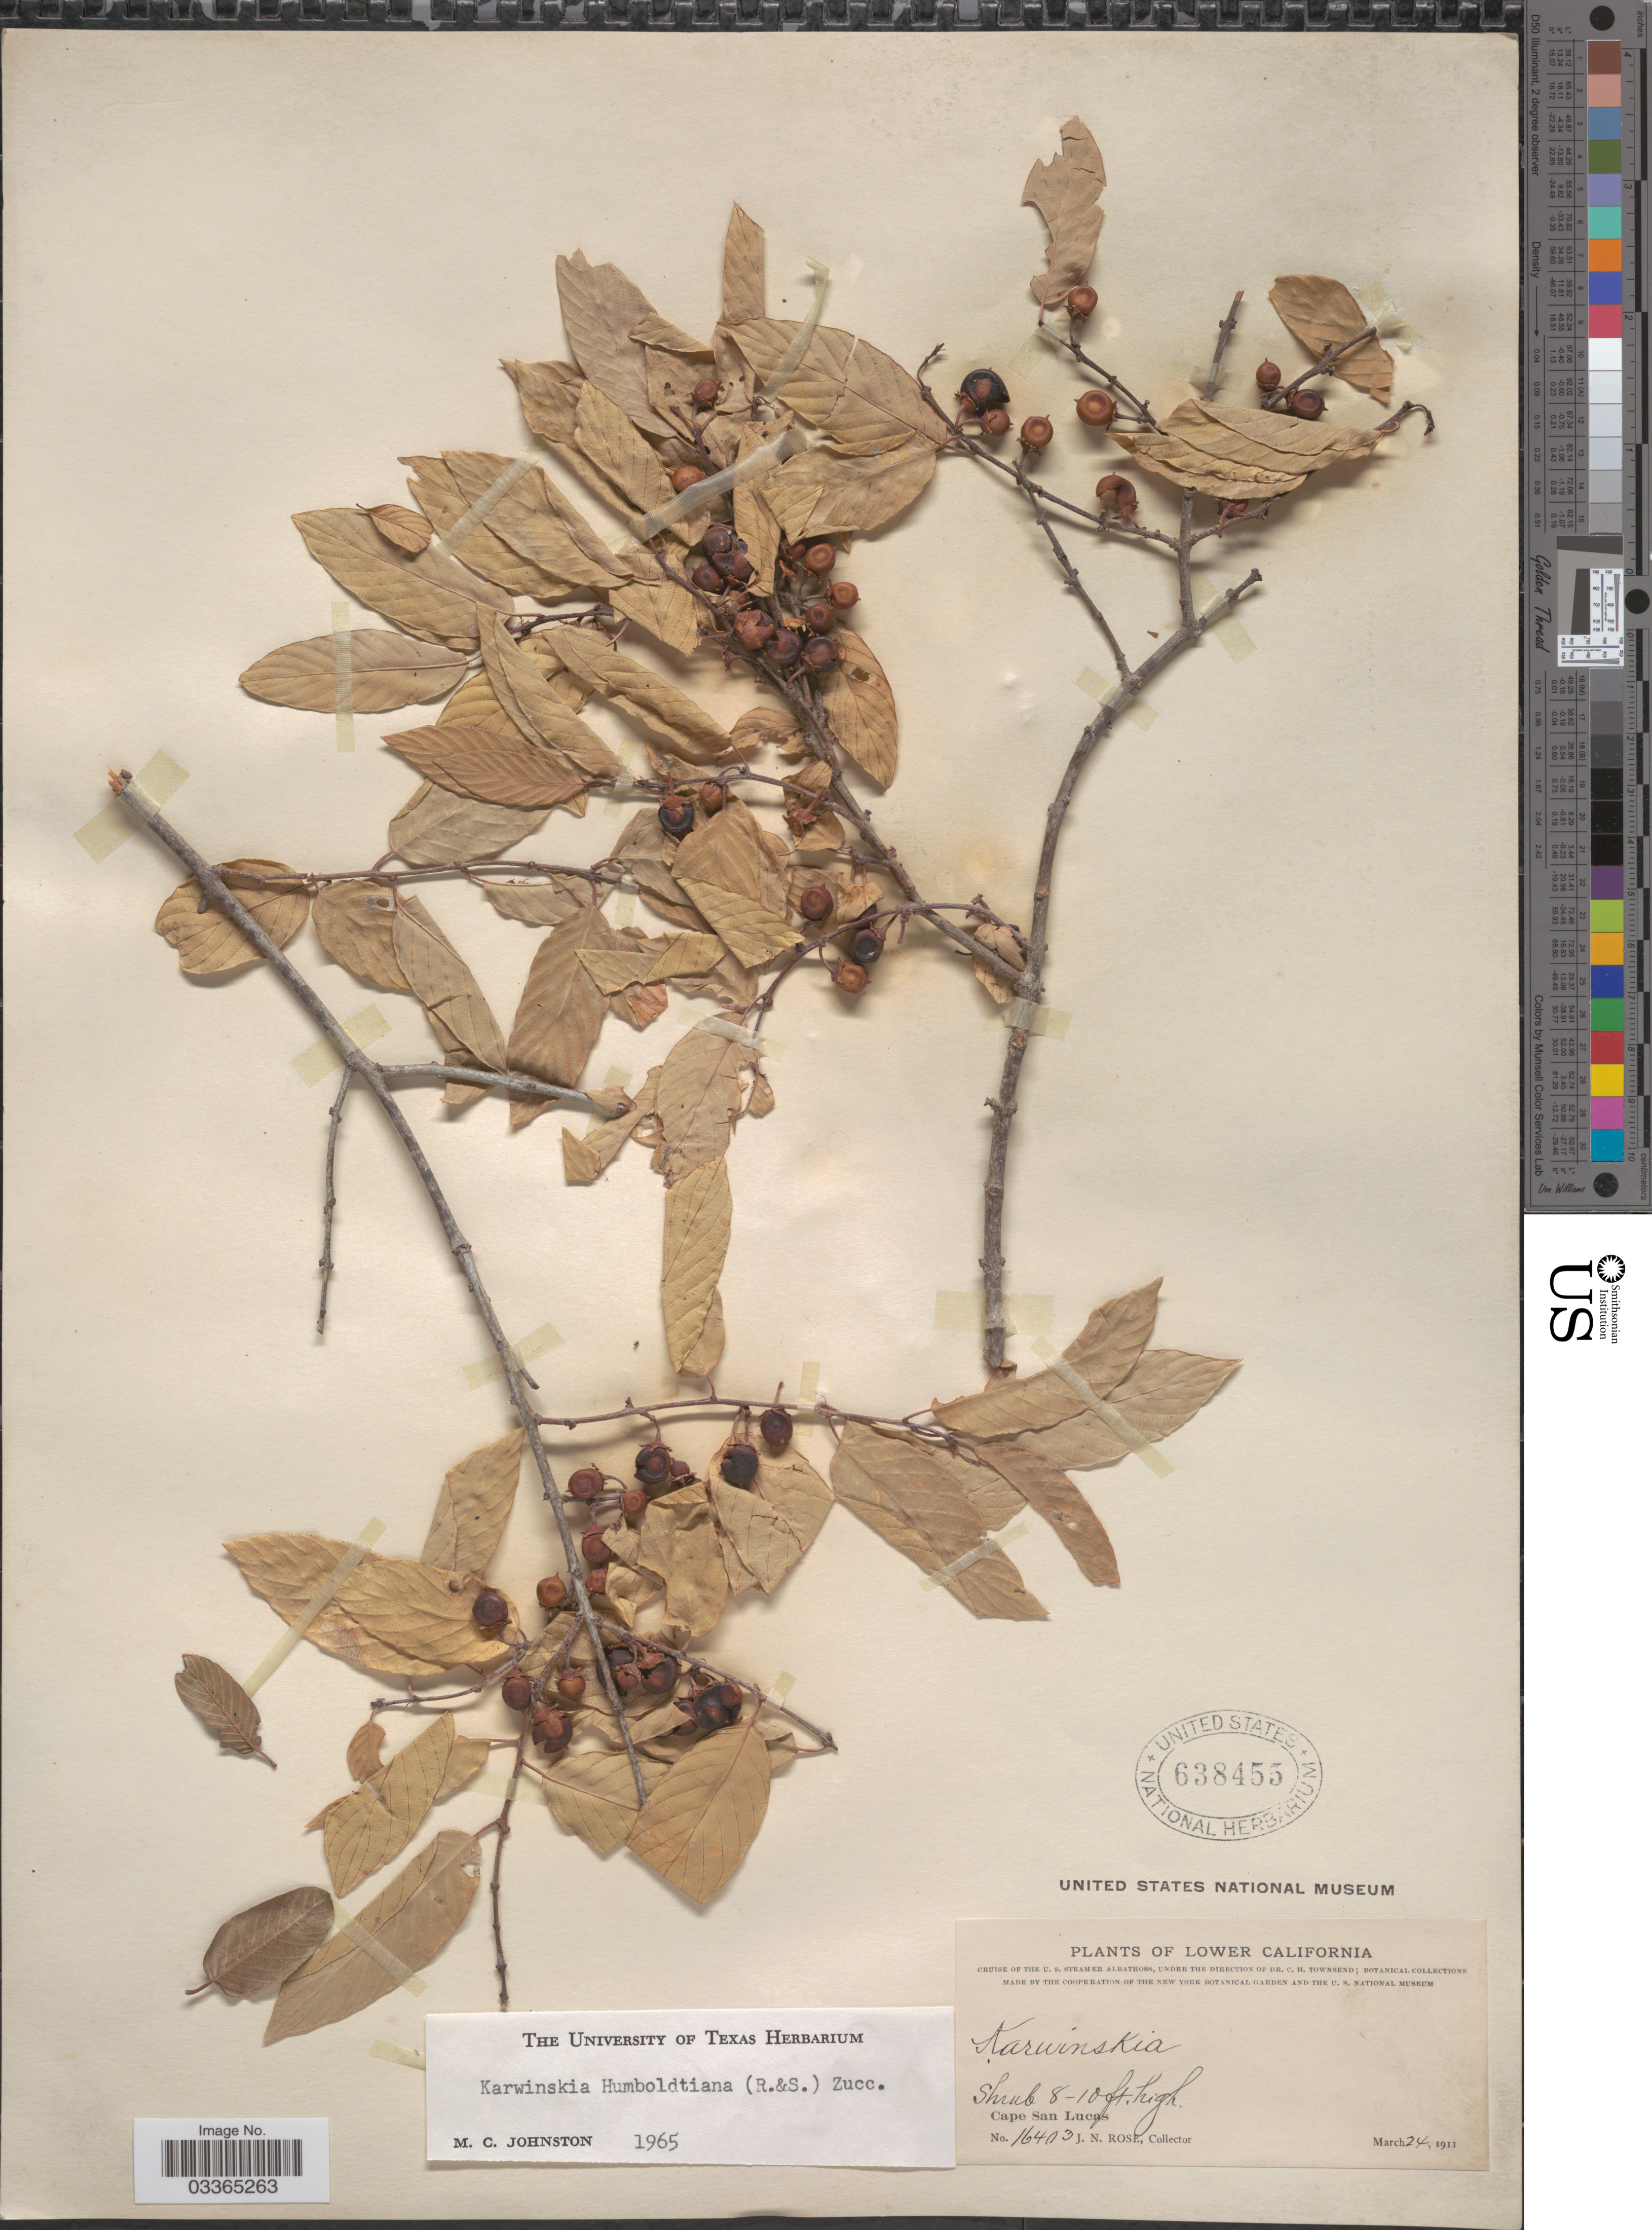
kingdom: Plantae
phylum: Tracheophyta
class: Magnoliopsida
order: Rosales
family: Rhamnaceae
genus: Karwinskia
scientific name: Karwinskia humboldtiana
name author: (Schult.) Zucc.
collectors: J. N. Rose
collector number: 16403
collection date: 1911-03-24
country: Mexico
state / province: Baja California Sur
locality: Lower California. Cape San Lucas.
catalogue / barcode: US 638455